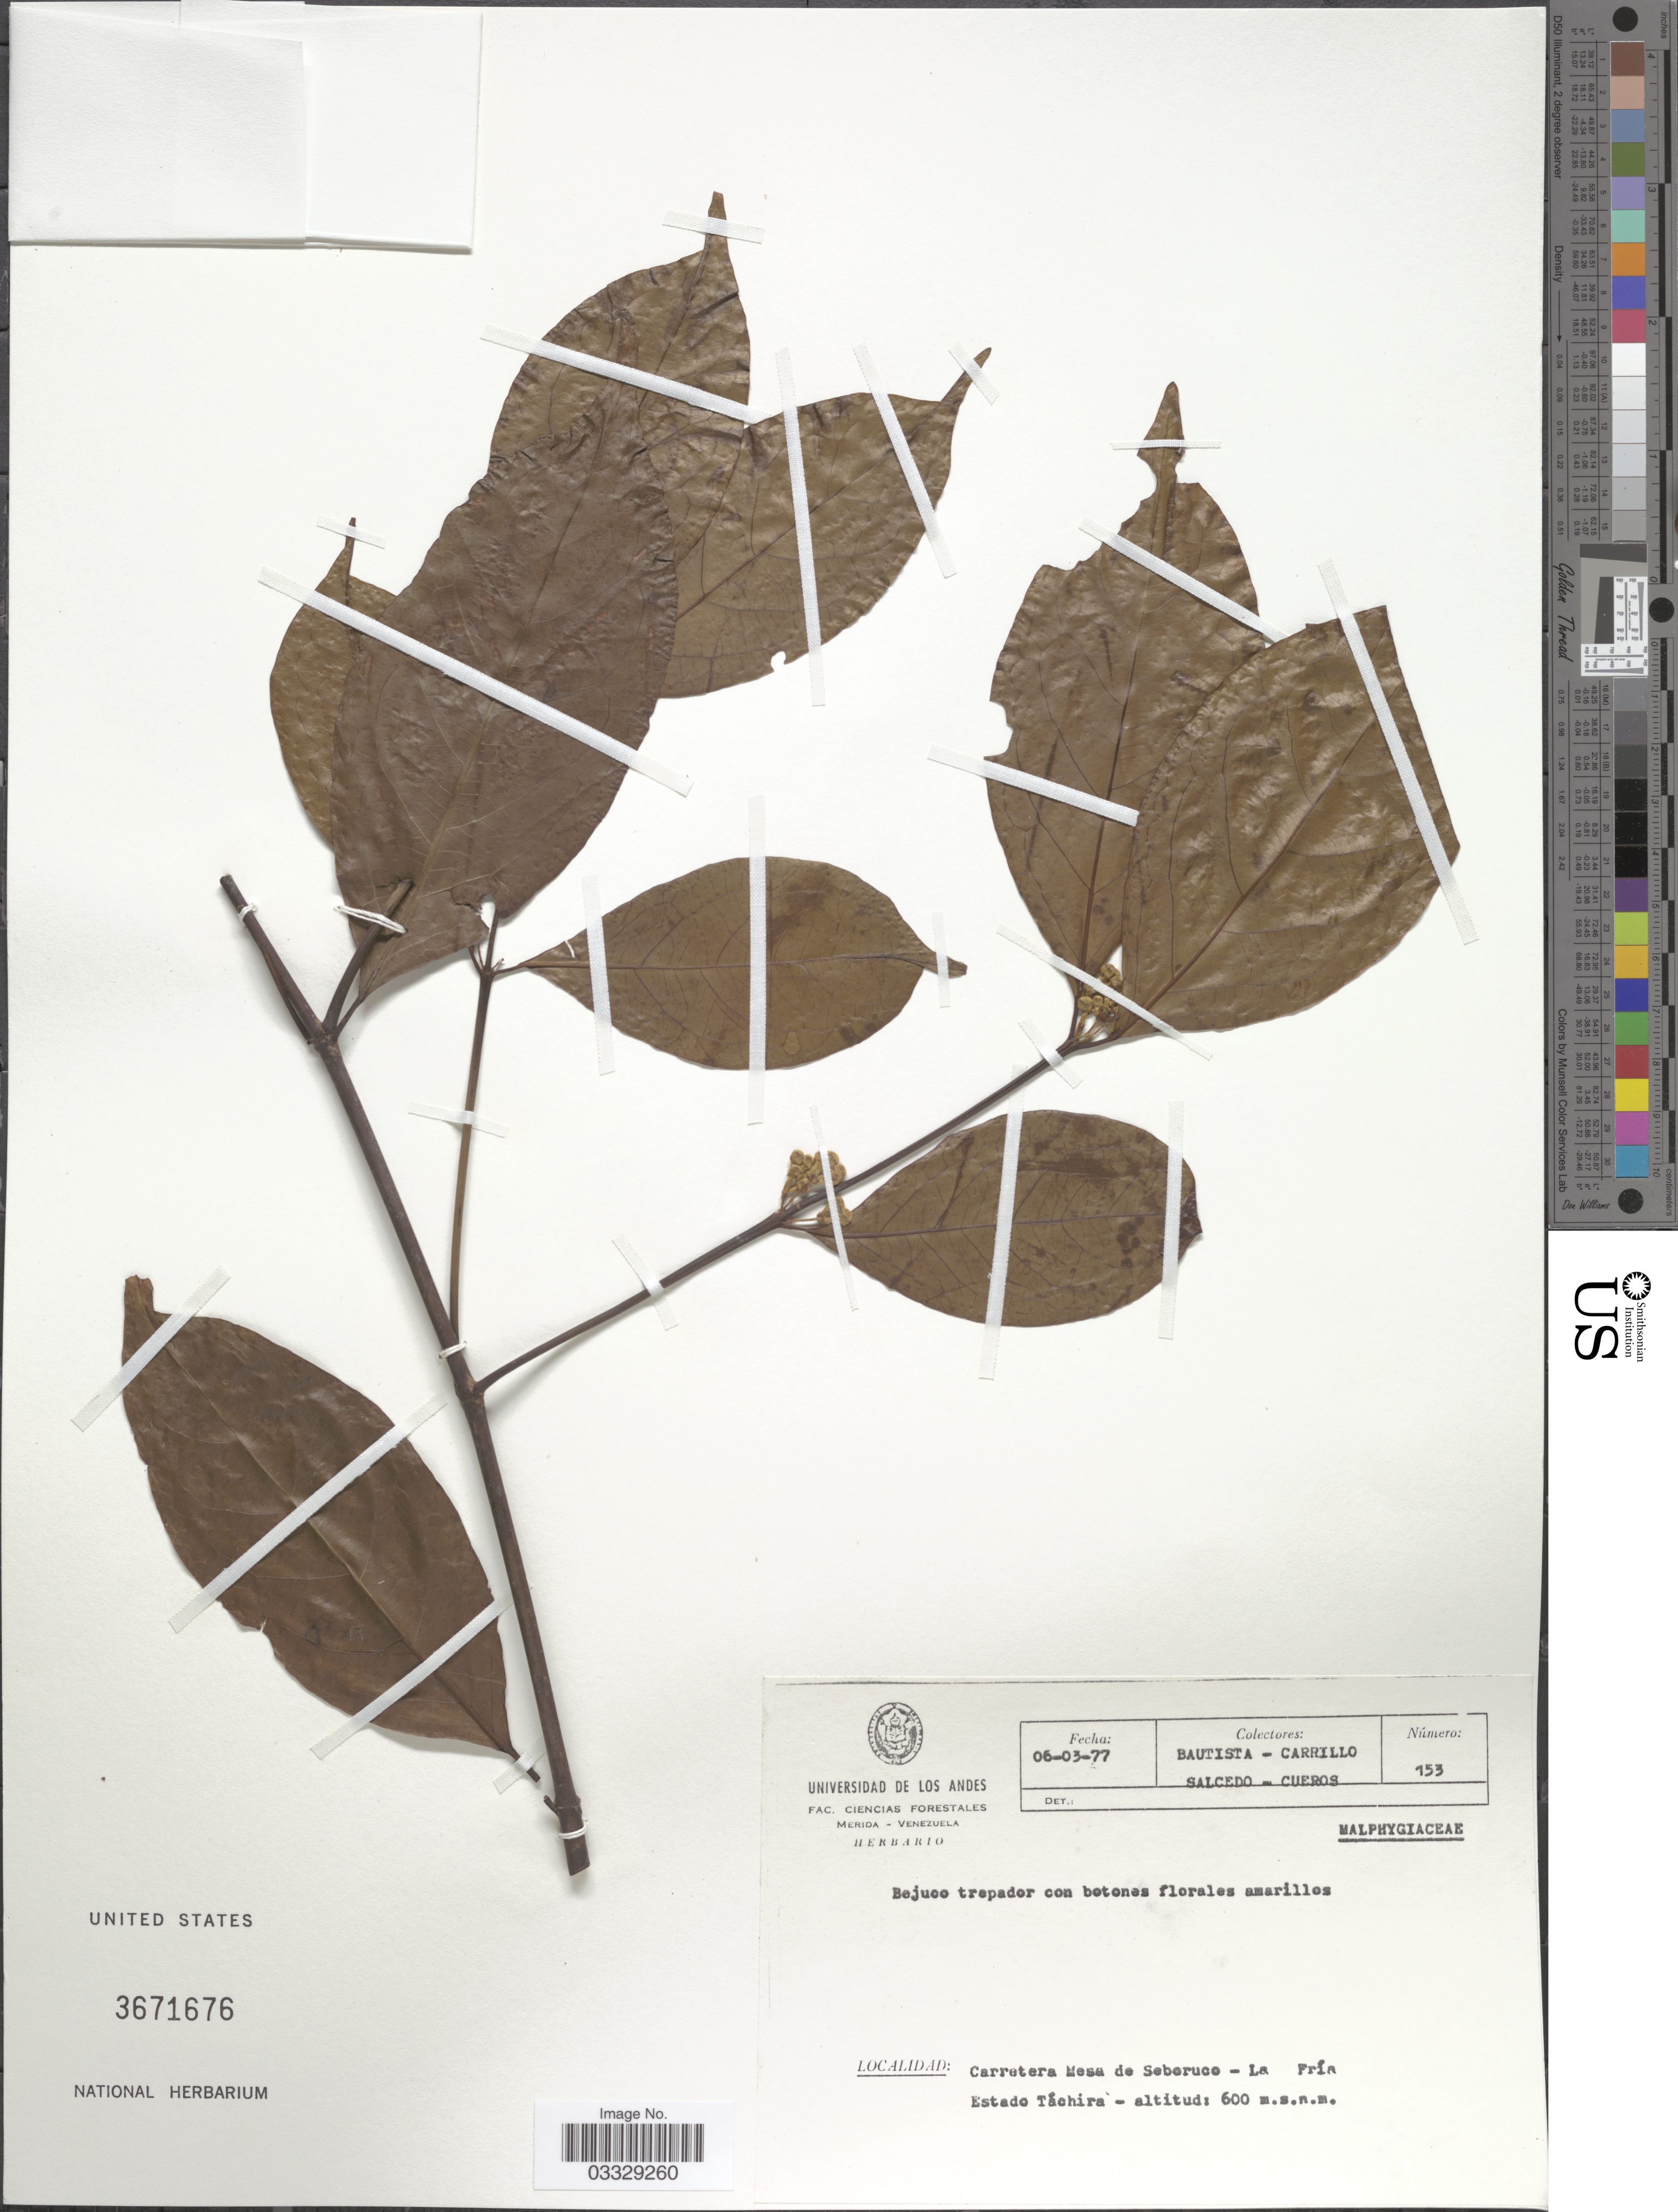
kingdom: Plantae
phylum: Tracheophyta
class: Magnoliopsida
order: Malpighiales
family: Malpighiaceae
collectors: -. Bautista, Carrillo, Salcedo & Cueros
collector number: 153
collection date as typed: Transcribed d/m/y: 6/3/77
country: Venezuela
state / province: Tachira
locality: Carretera Mesa de Seboruco - La Fría.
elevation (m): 600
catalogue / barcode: US 3671676